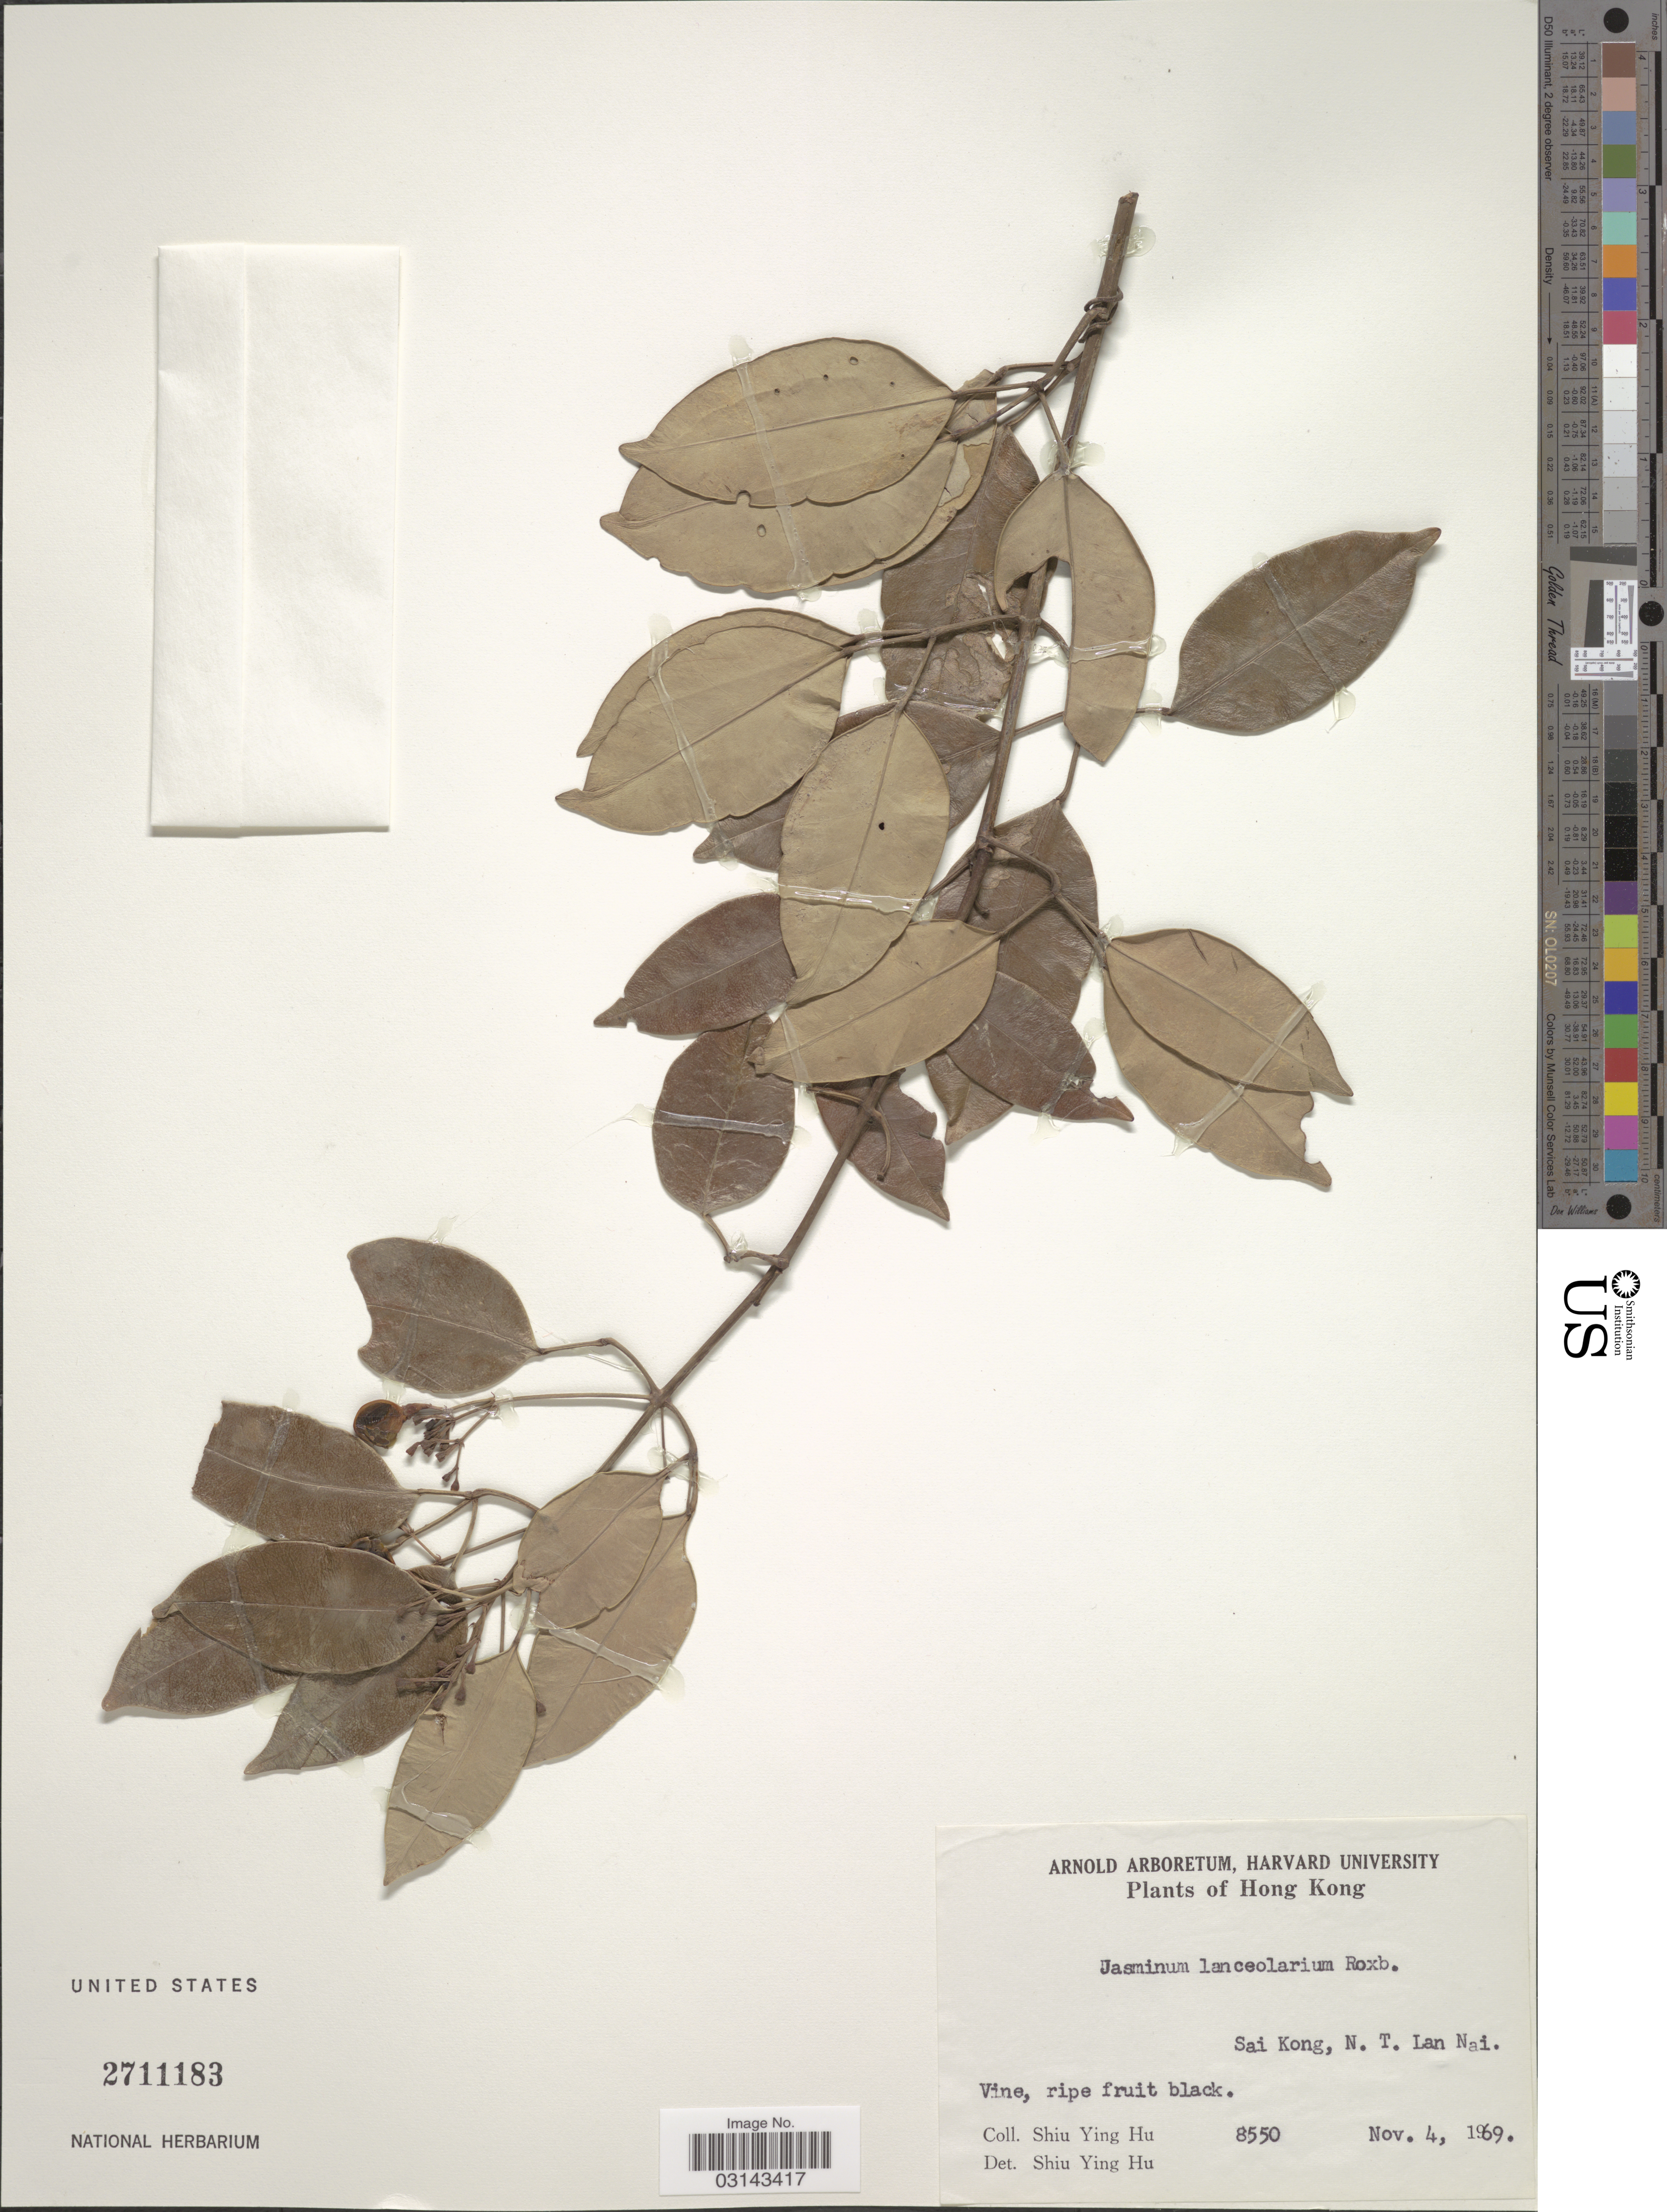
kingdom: Plantae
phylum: Tracheophyta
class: Magnoliopsida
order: Lamiales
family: Oleaceae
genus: Jasminum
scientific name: Jasminum lanceolarium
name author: Roxb.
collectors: S. Y. Hu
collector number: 8550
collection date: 1969-11-04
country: China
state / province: Hong Kong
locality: Sai Kong, N. T. Lan Nai.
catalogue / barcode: US 2711183